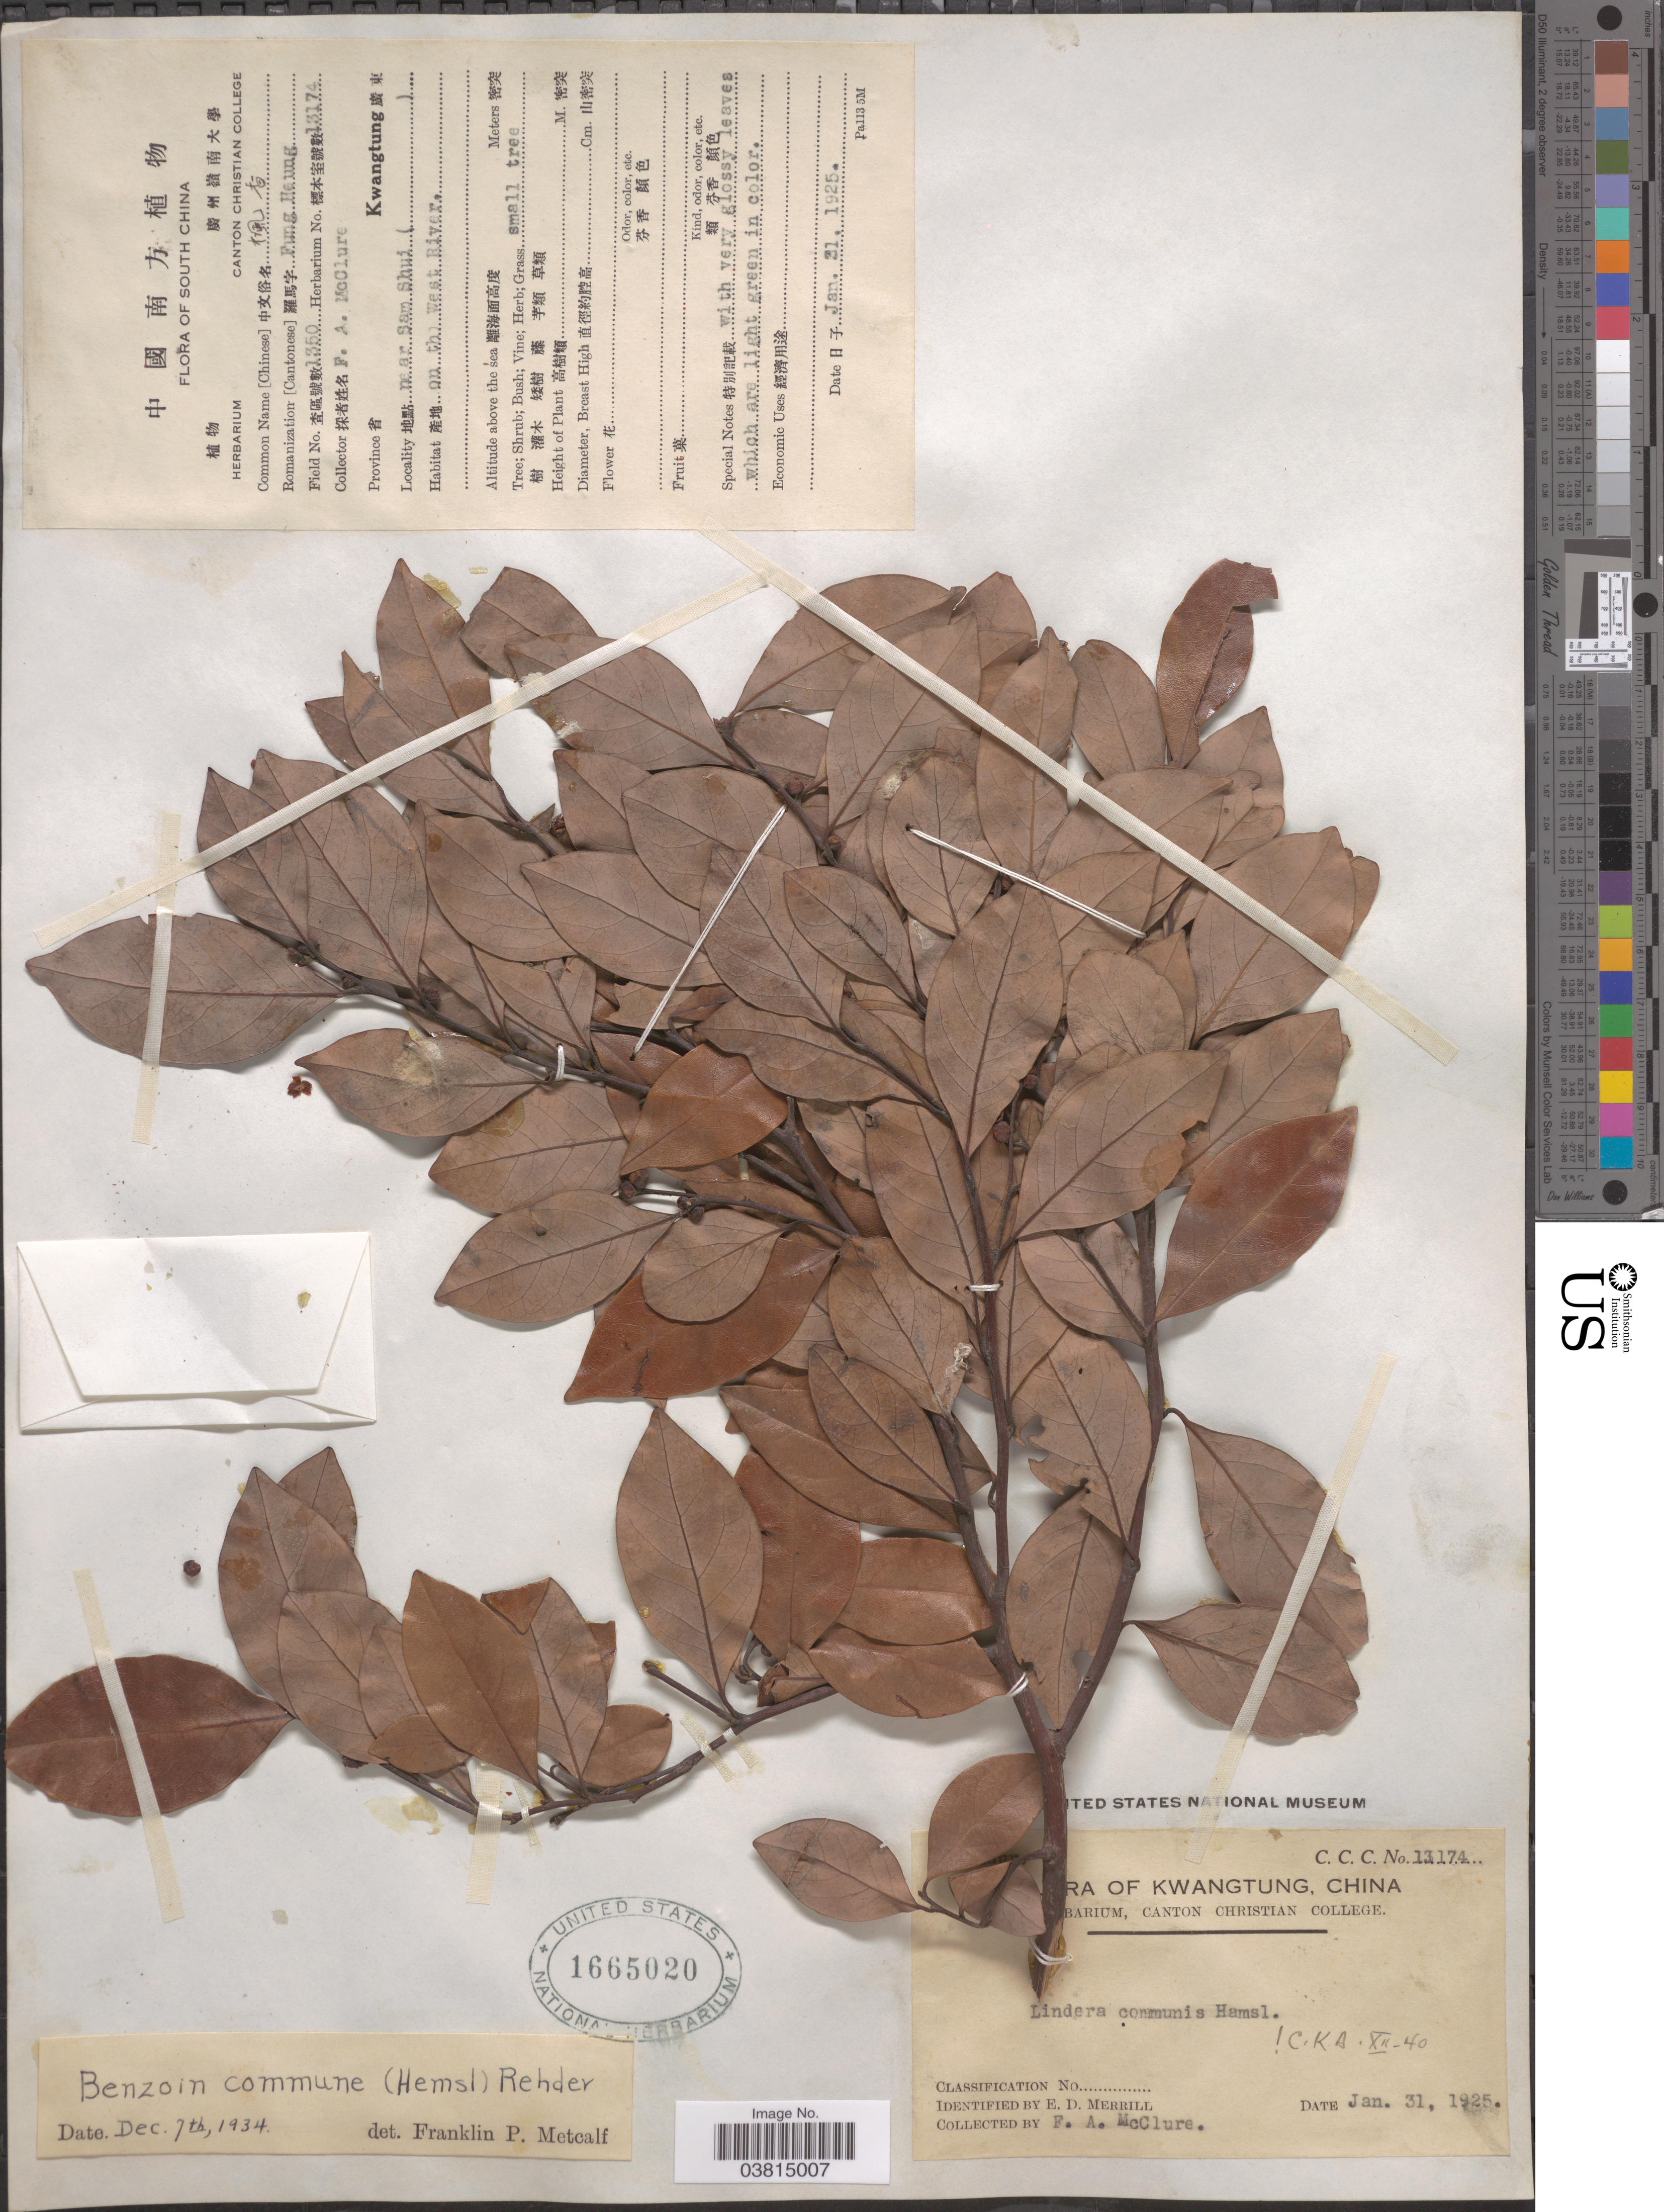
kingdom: Plantae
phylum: Tracheophyta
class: Magnoliopsida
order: Laurales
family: Lauraceae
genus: Lindera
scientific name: Lindera communis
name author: Hemsl.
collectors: F. A. McClure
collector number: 13174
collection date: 1925-01-31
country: China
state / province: Guangdong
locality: South China. Kwangtung. X. Near Sam Shui.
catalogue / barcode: US 1665020